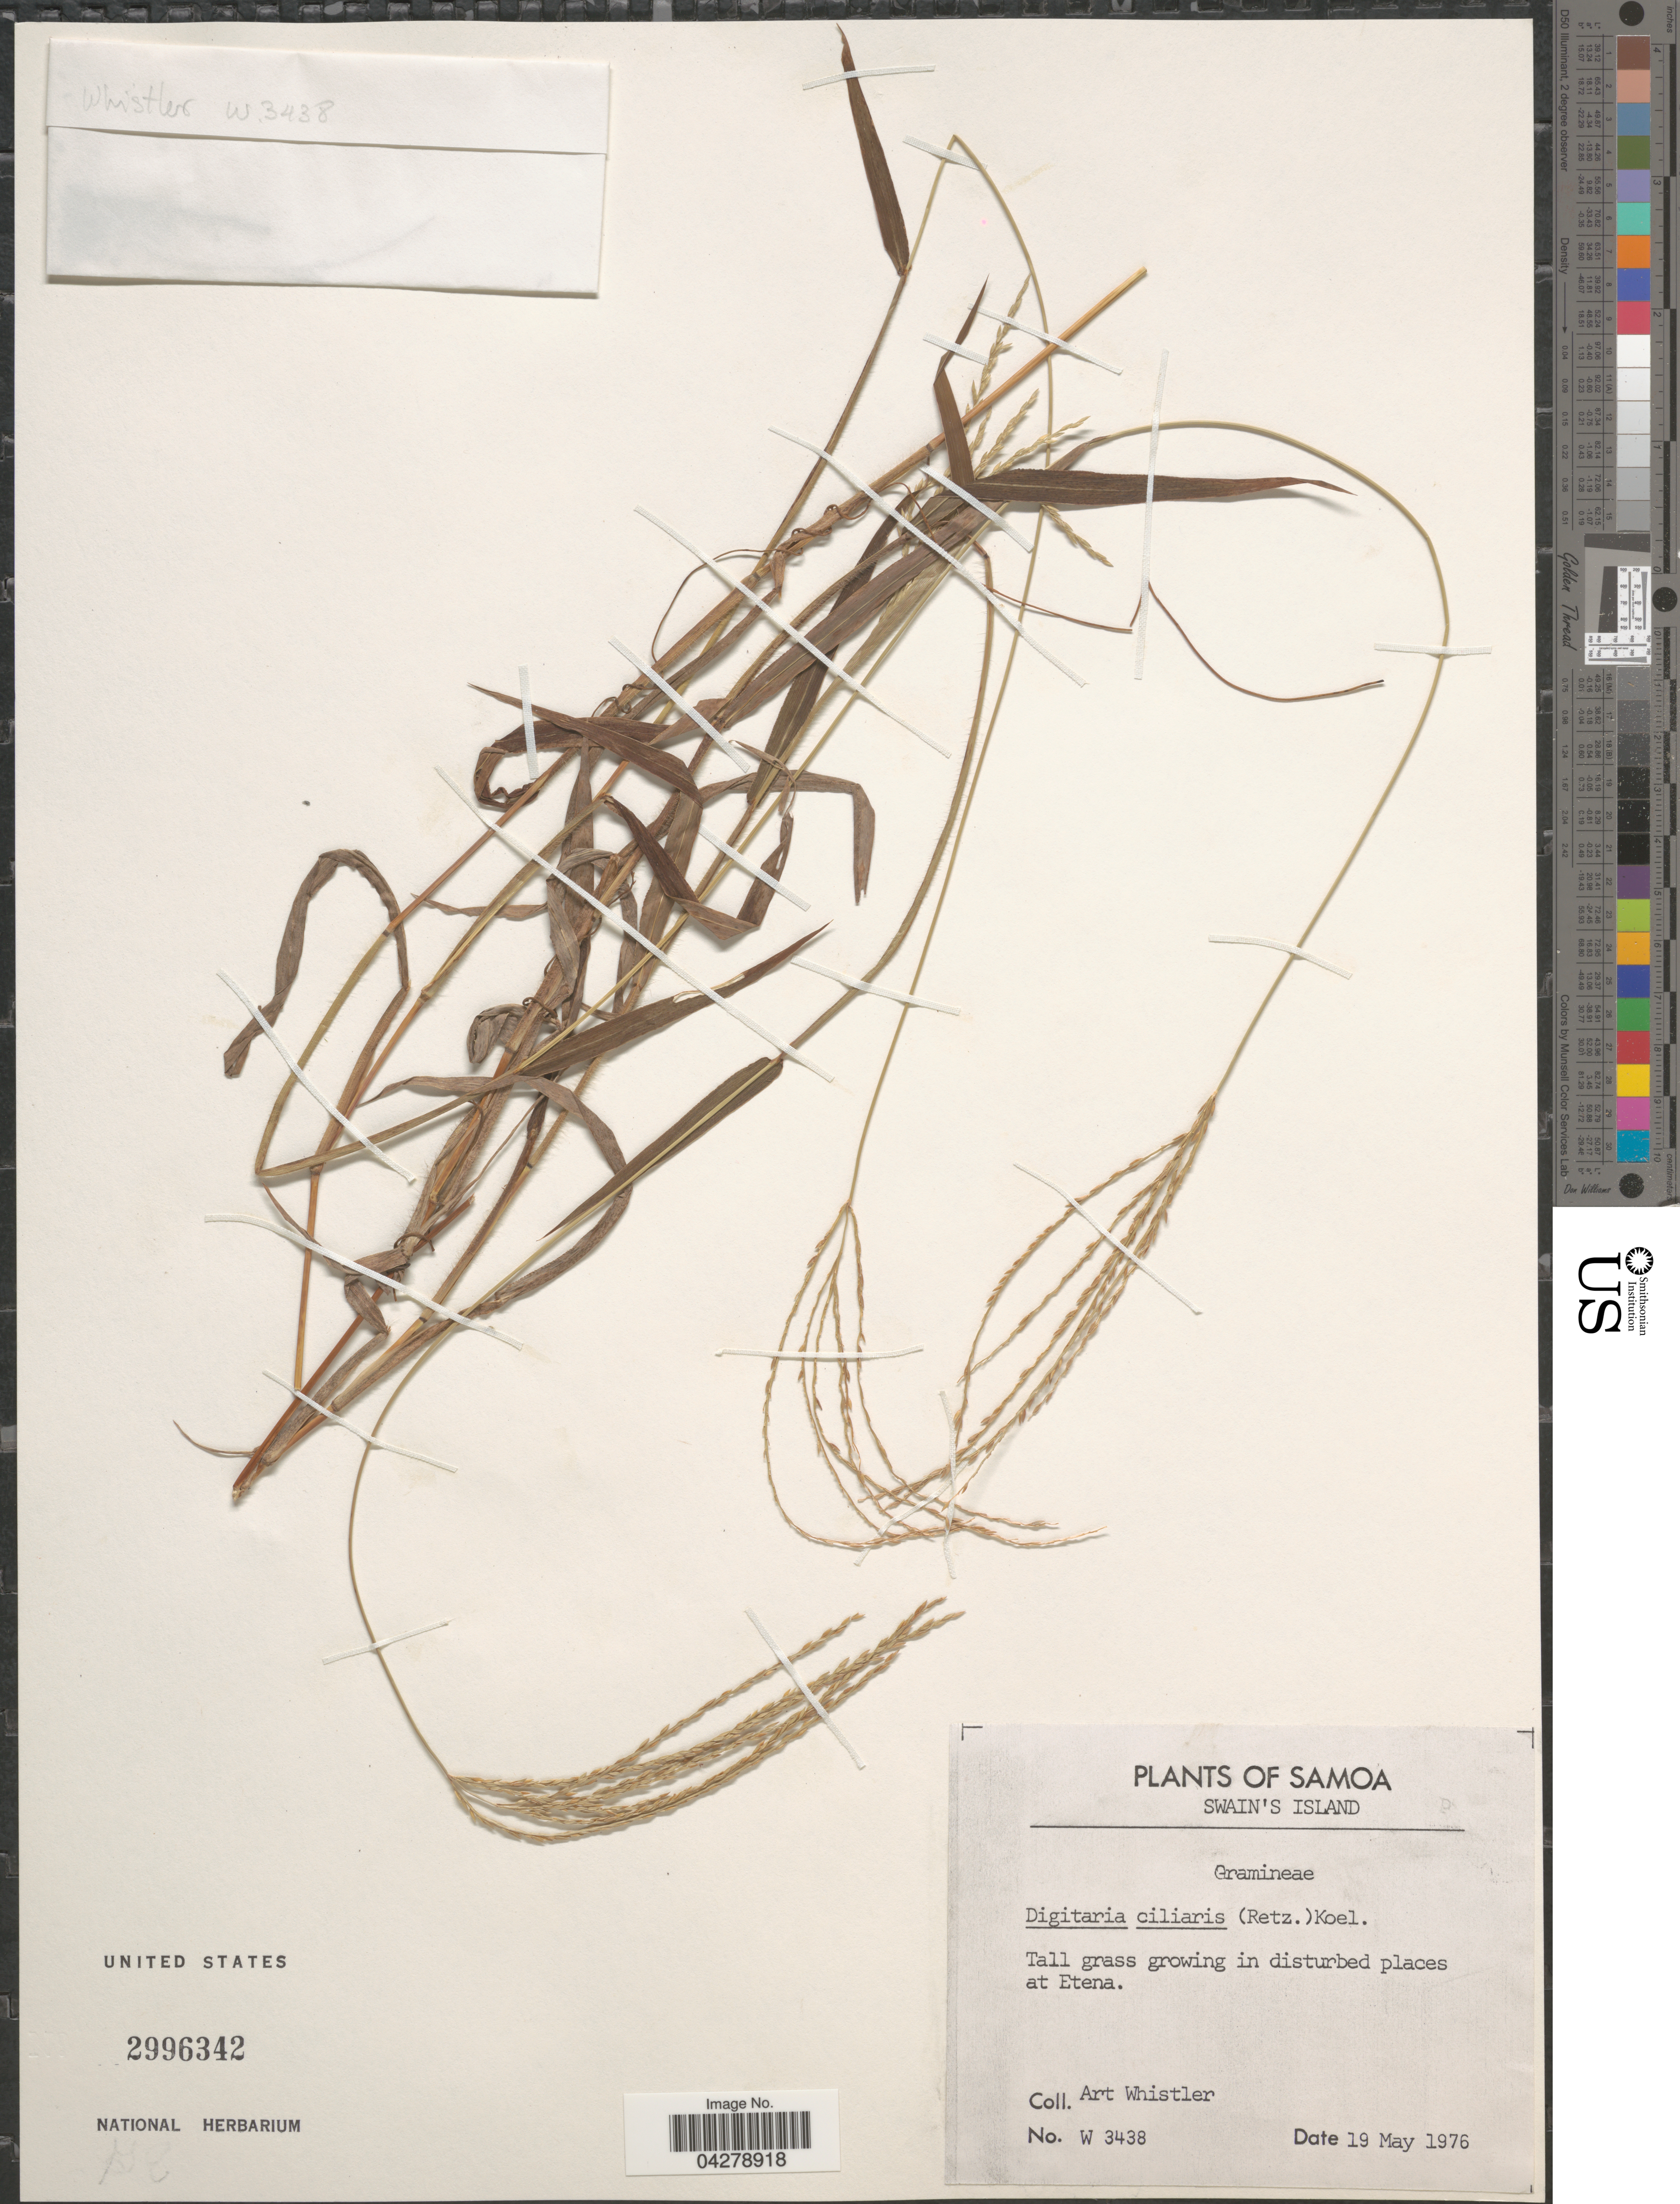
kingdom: Plantae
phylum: Tracheophyta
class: Liliopsida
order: Poales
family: Poaceae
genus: Digitaria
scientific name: Digitaria ciliaris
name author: (Retz.) Koeler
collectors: A. Whistler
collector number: W3438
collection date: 1976-05-19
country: American Samoa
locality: Samoa. Swain's Island. Tall grass growing in disturbed places at Etena.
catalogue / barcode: US 2996342